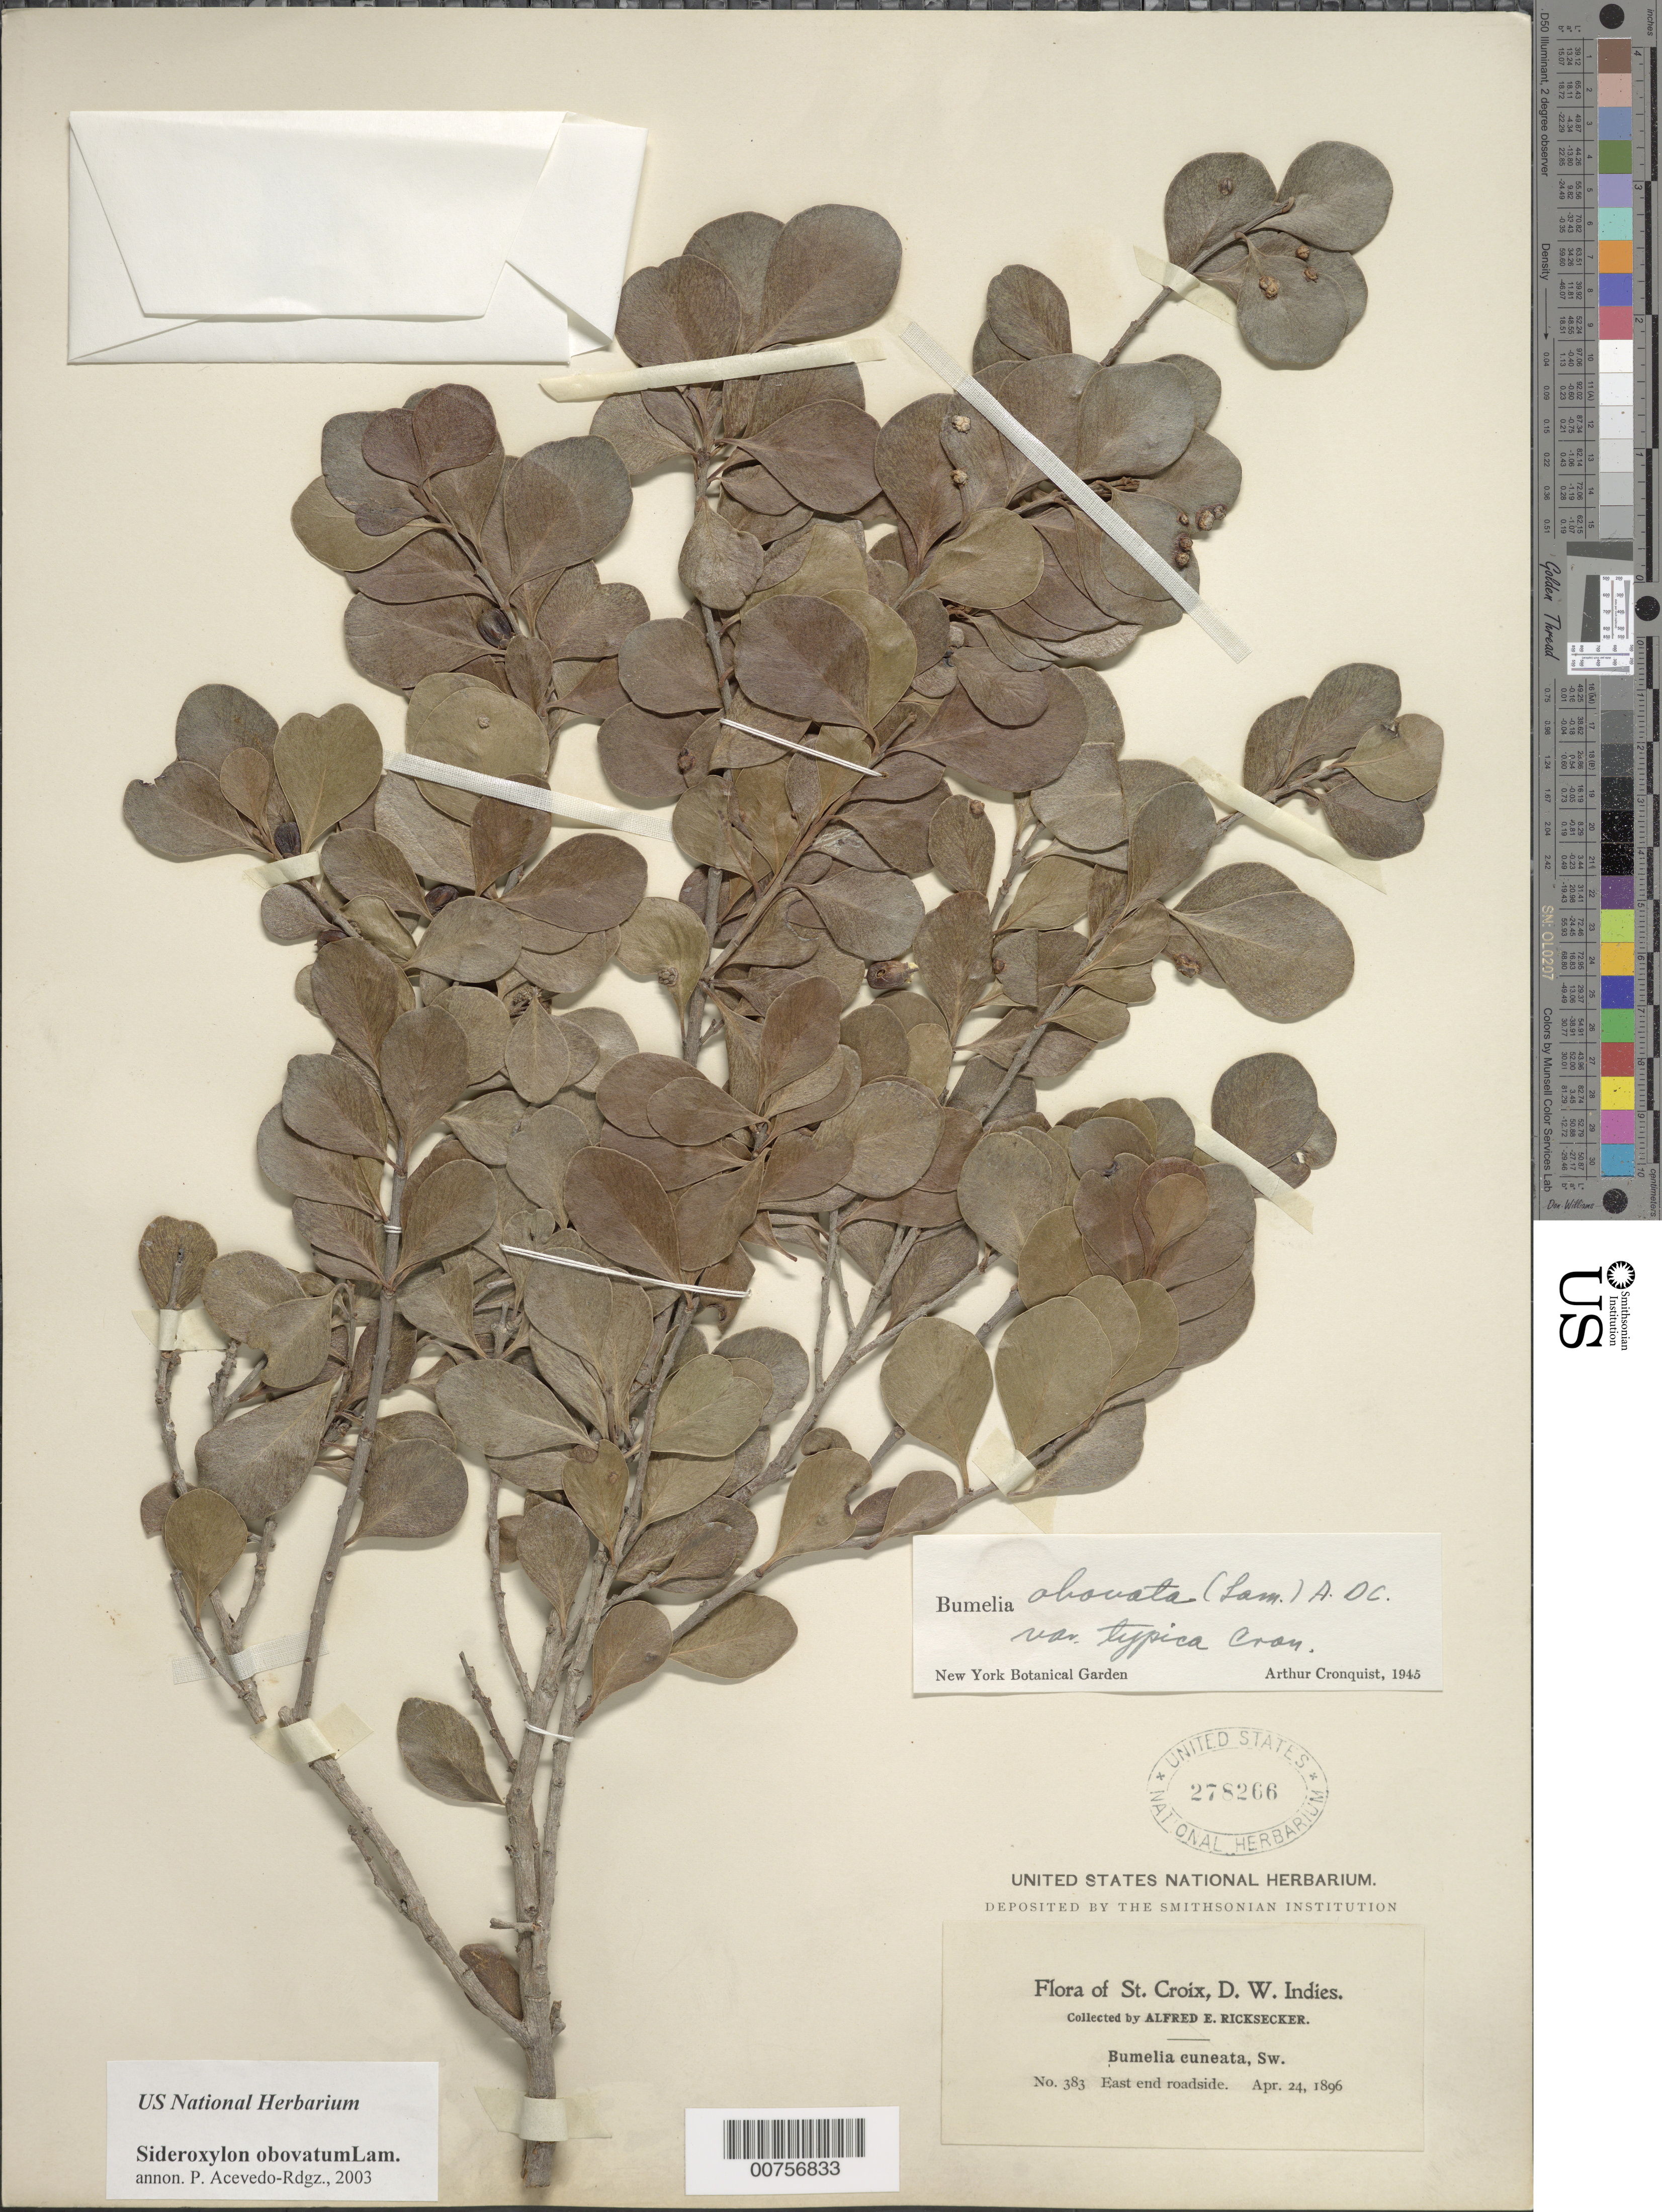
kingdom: Plantae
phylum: Tracheophyta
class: Magnoliopsida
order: Ericales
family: Sapotaceae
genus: Sideroxylon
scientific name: Sideroxylon obovatum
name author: Lam.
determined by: Acevedo-Rodríguez, P., (BOT), Smithsonian Institution - National Museum of Natural History (UNITED STATES)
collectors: A. E. Ricksecker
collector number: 383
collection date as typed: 24 Apr 1896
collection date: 1896-04-24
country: U.S. Virgin Islands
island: St. Croix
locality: East end roadside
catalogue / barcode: US 278266